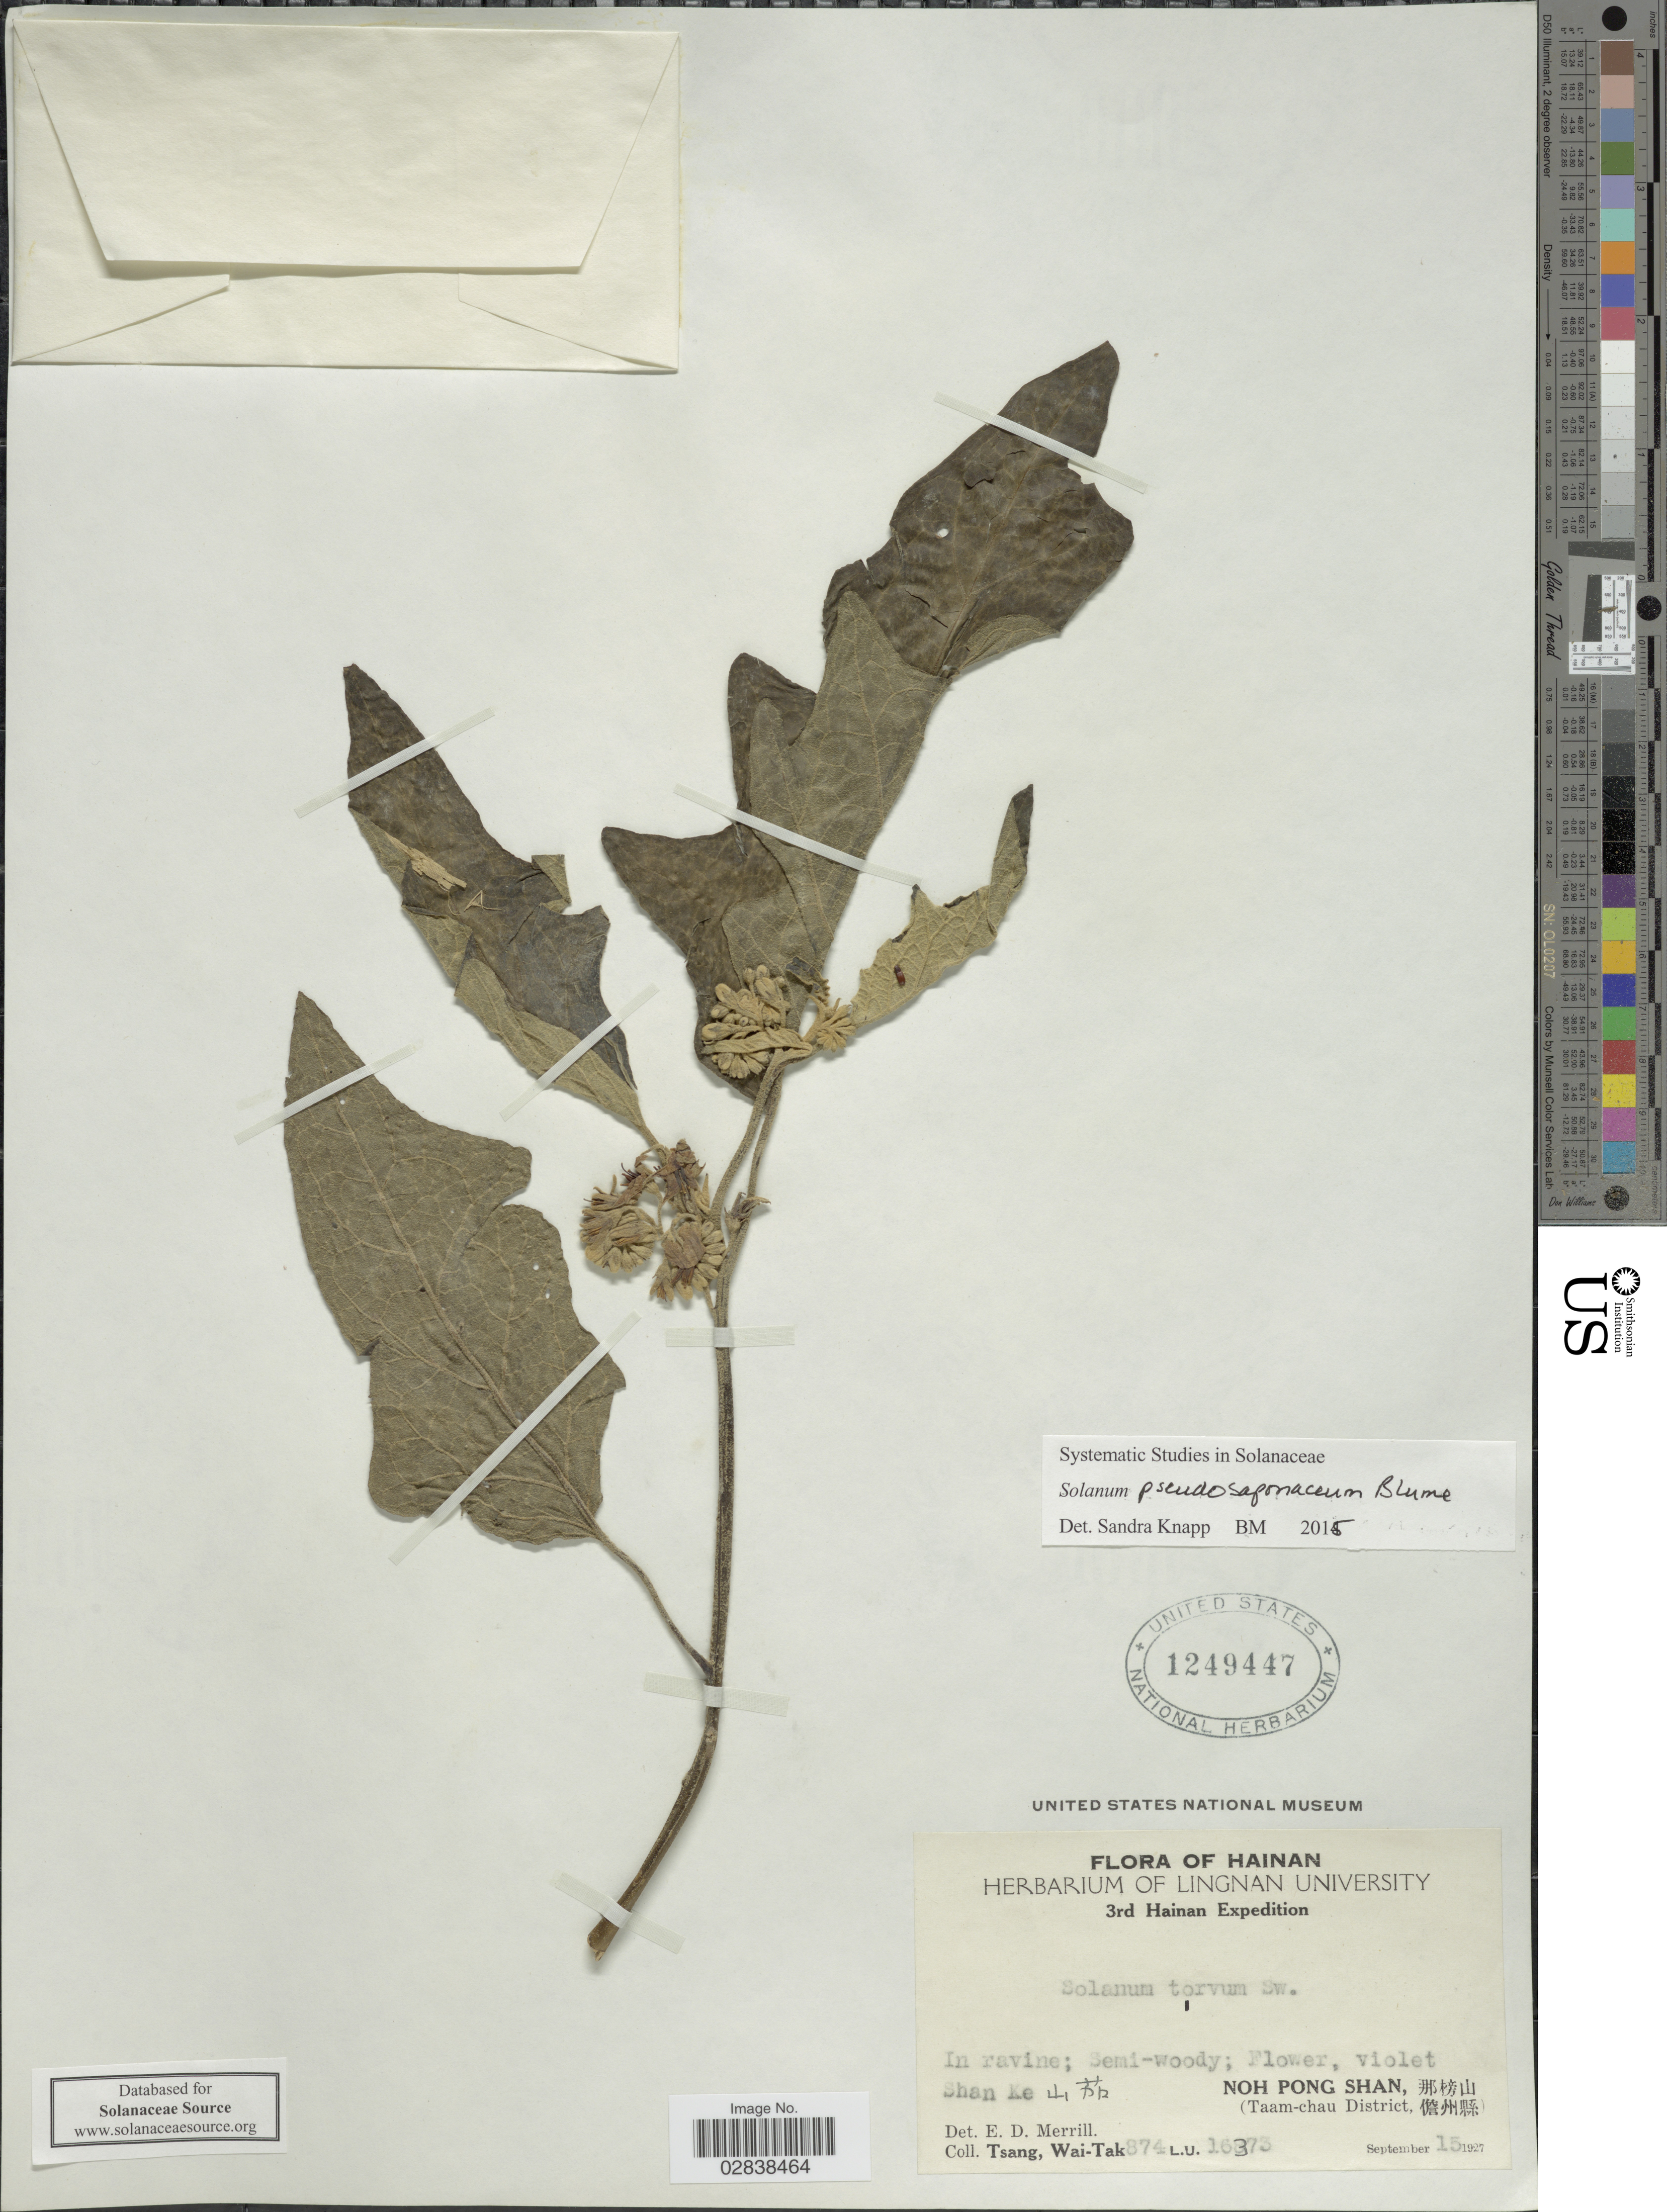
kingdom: Plantae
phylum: Tracheophyta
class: Magnoliopsida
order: Solanales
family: Solanaceae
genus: Solanum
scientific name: Solanum pseudosaponaceum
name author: Blume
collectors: W. T. Tsang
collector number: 874/16373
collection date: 1927-09-15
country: China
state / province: Hainan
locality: Hainan, In ravine, Noh Pong Shan, (Taam-chau District), Shan Ke.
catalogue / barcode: US 1249447